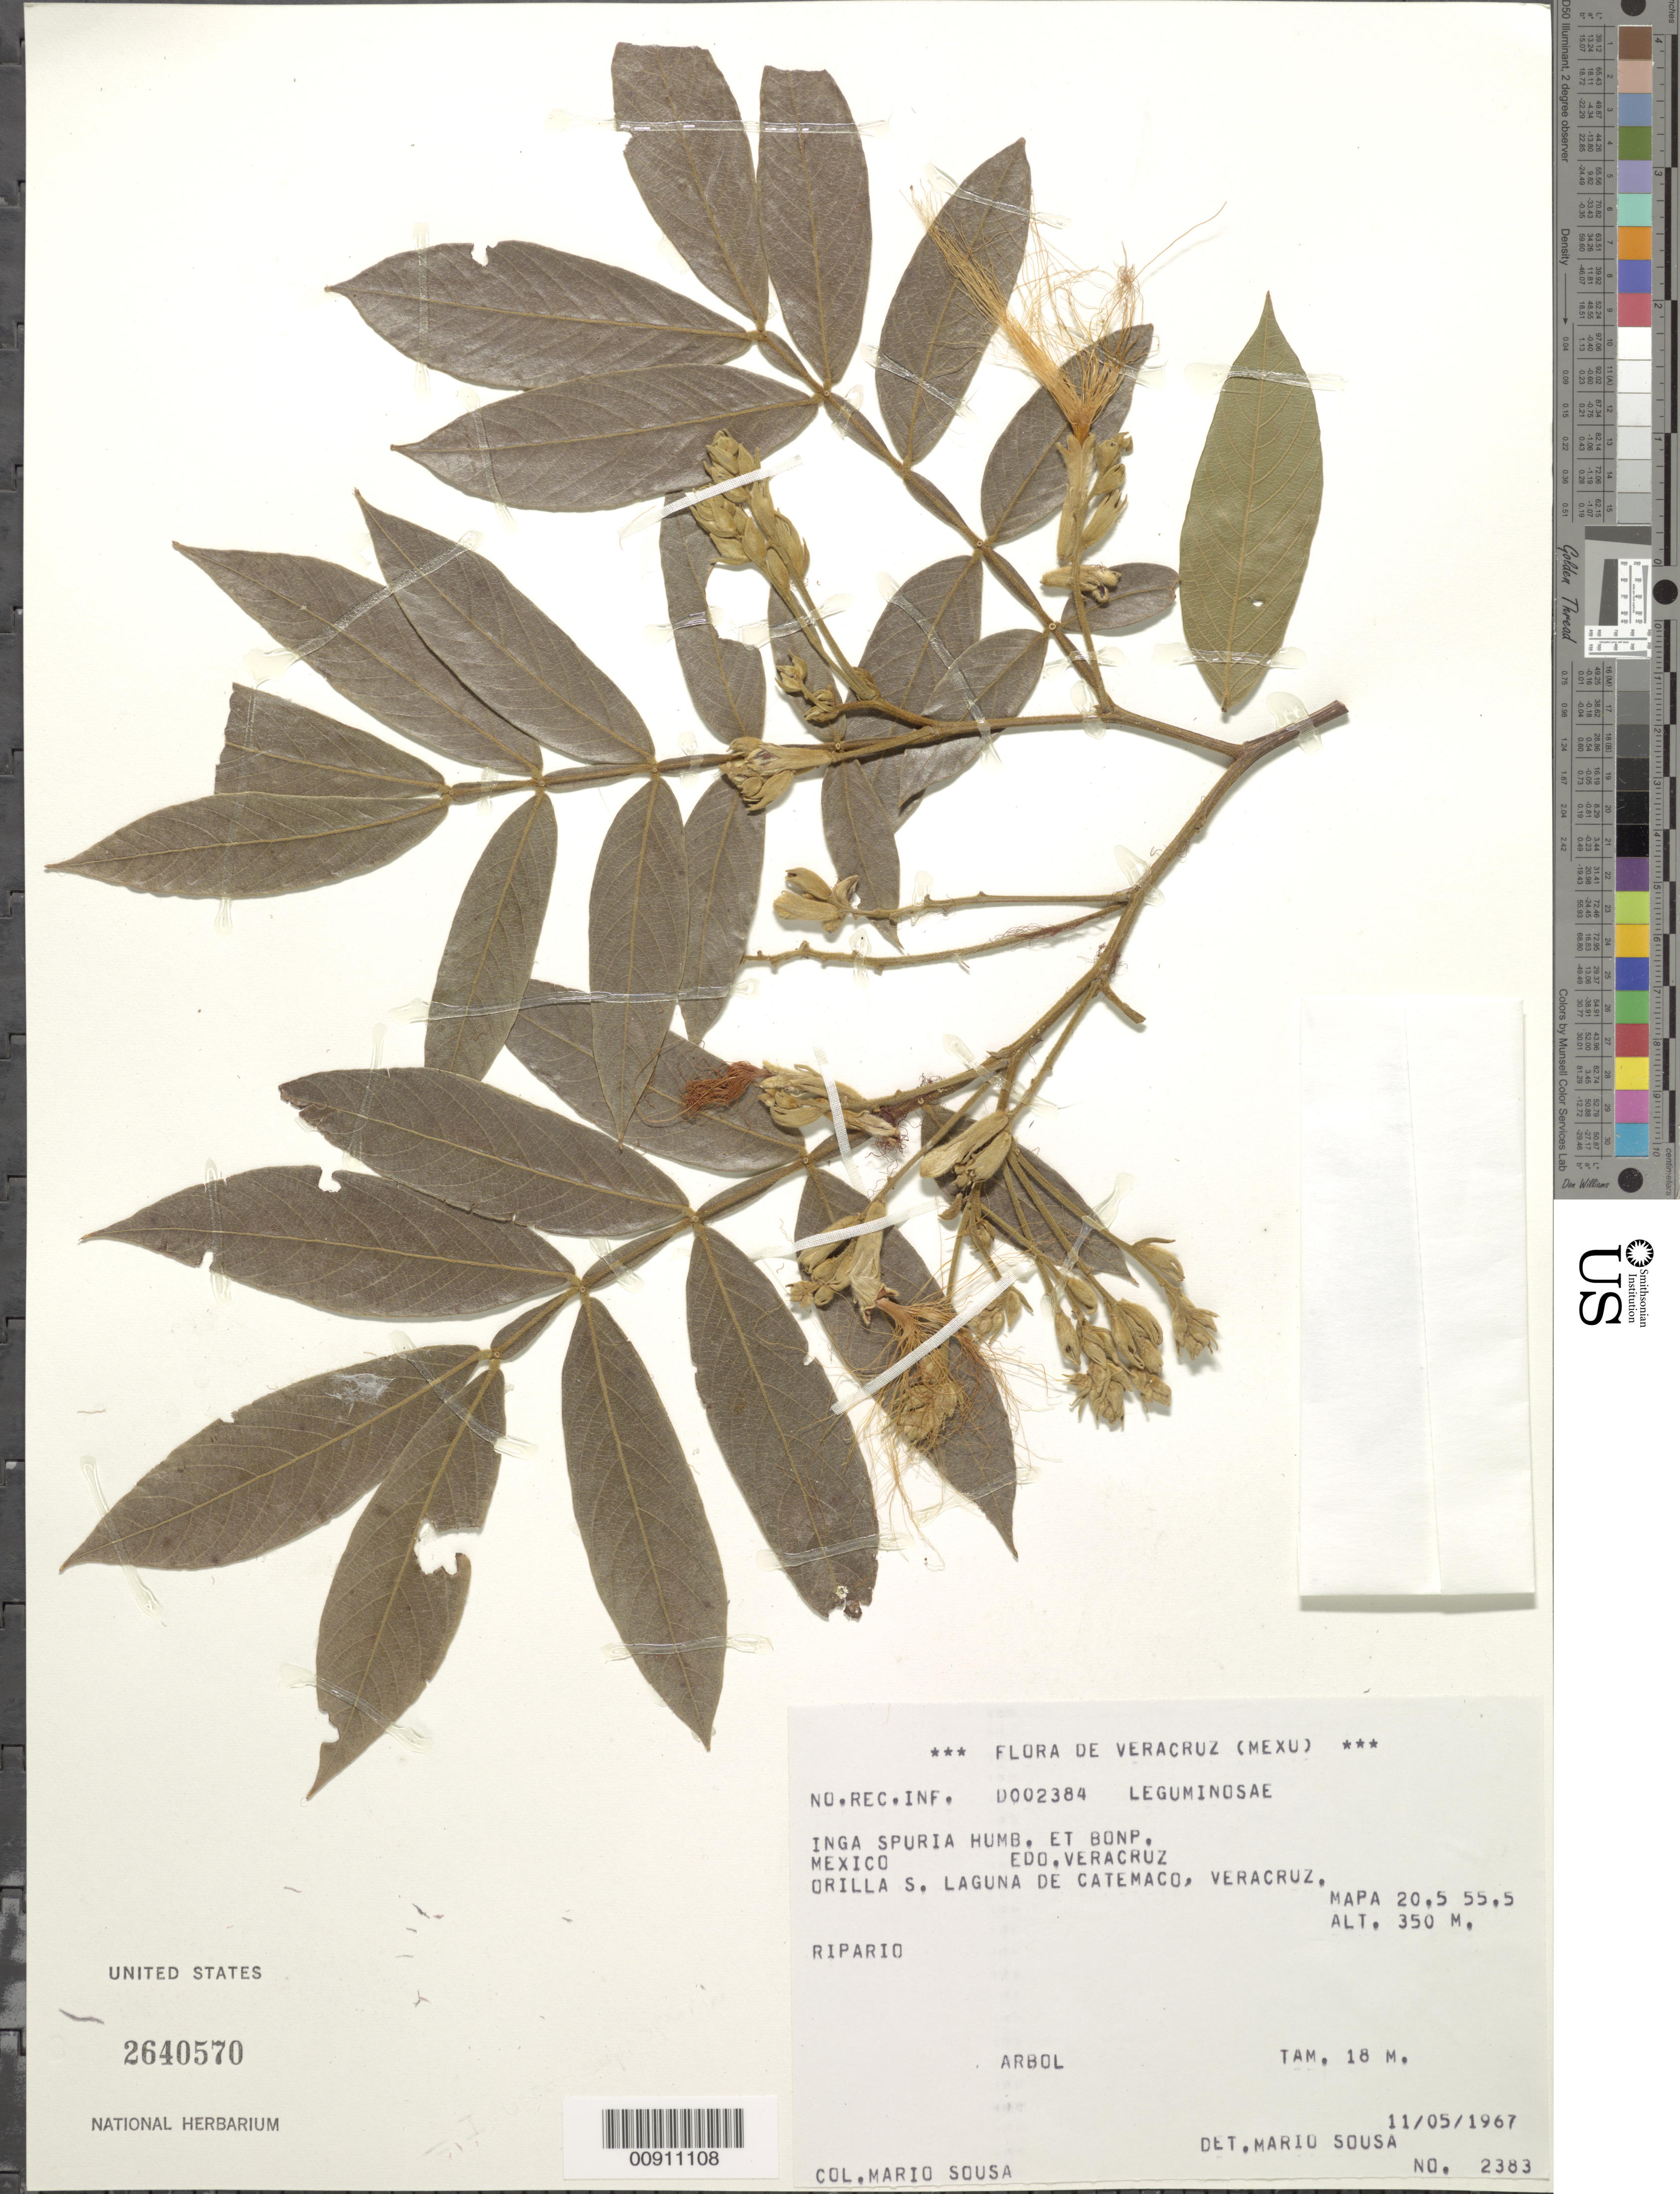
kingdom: Plantae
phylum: Tracheophyta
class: Magnoliopsida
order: Fabales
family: Fabaceae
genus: Inga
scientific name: Inga vera subsp. vera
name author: Willd.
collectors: M. Sousa S.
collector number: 2383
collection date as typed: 11 May 1967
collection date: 1967-05-11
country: Mexico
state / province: Veracruz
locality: Orilla S. Laguna de Catemaco, Veracruz. Mapa 20.5 55.5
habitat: Ripario.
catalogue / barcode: US 2640570